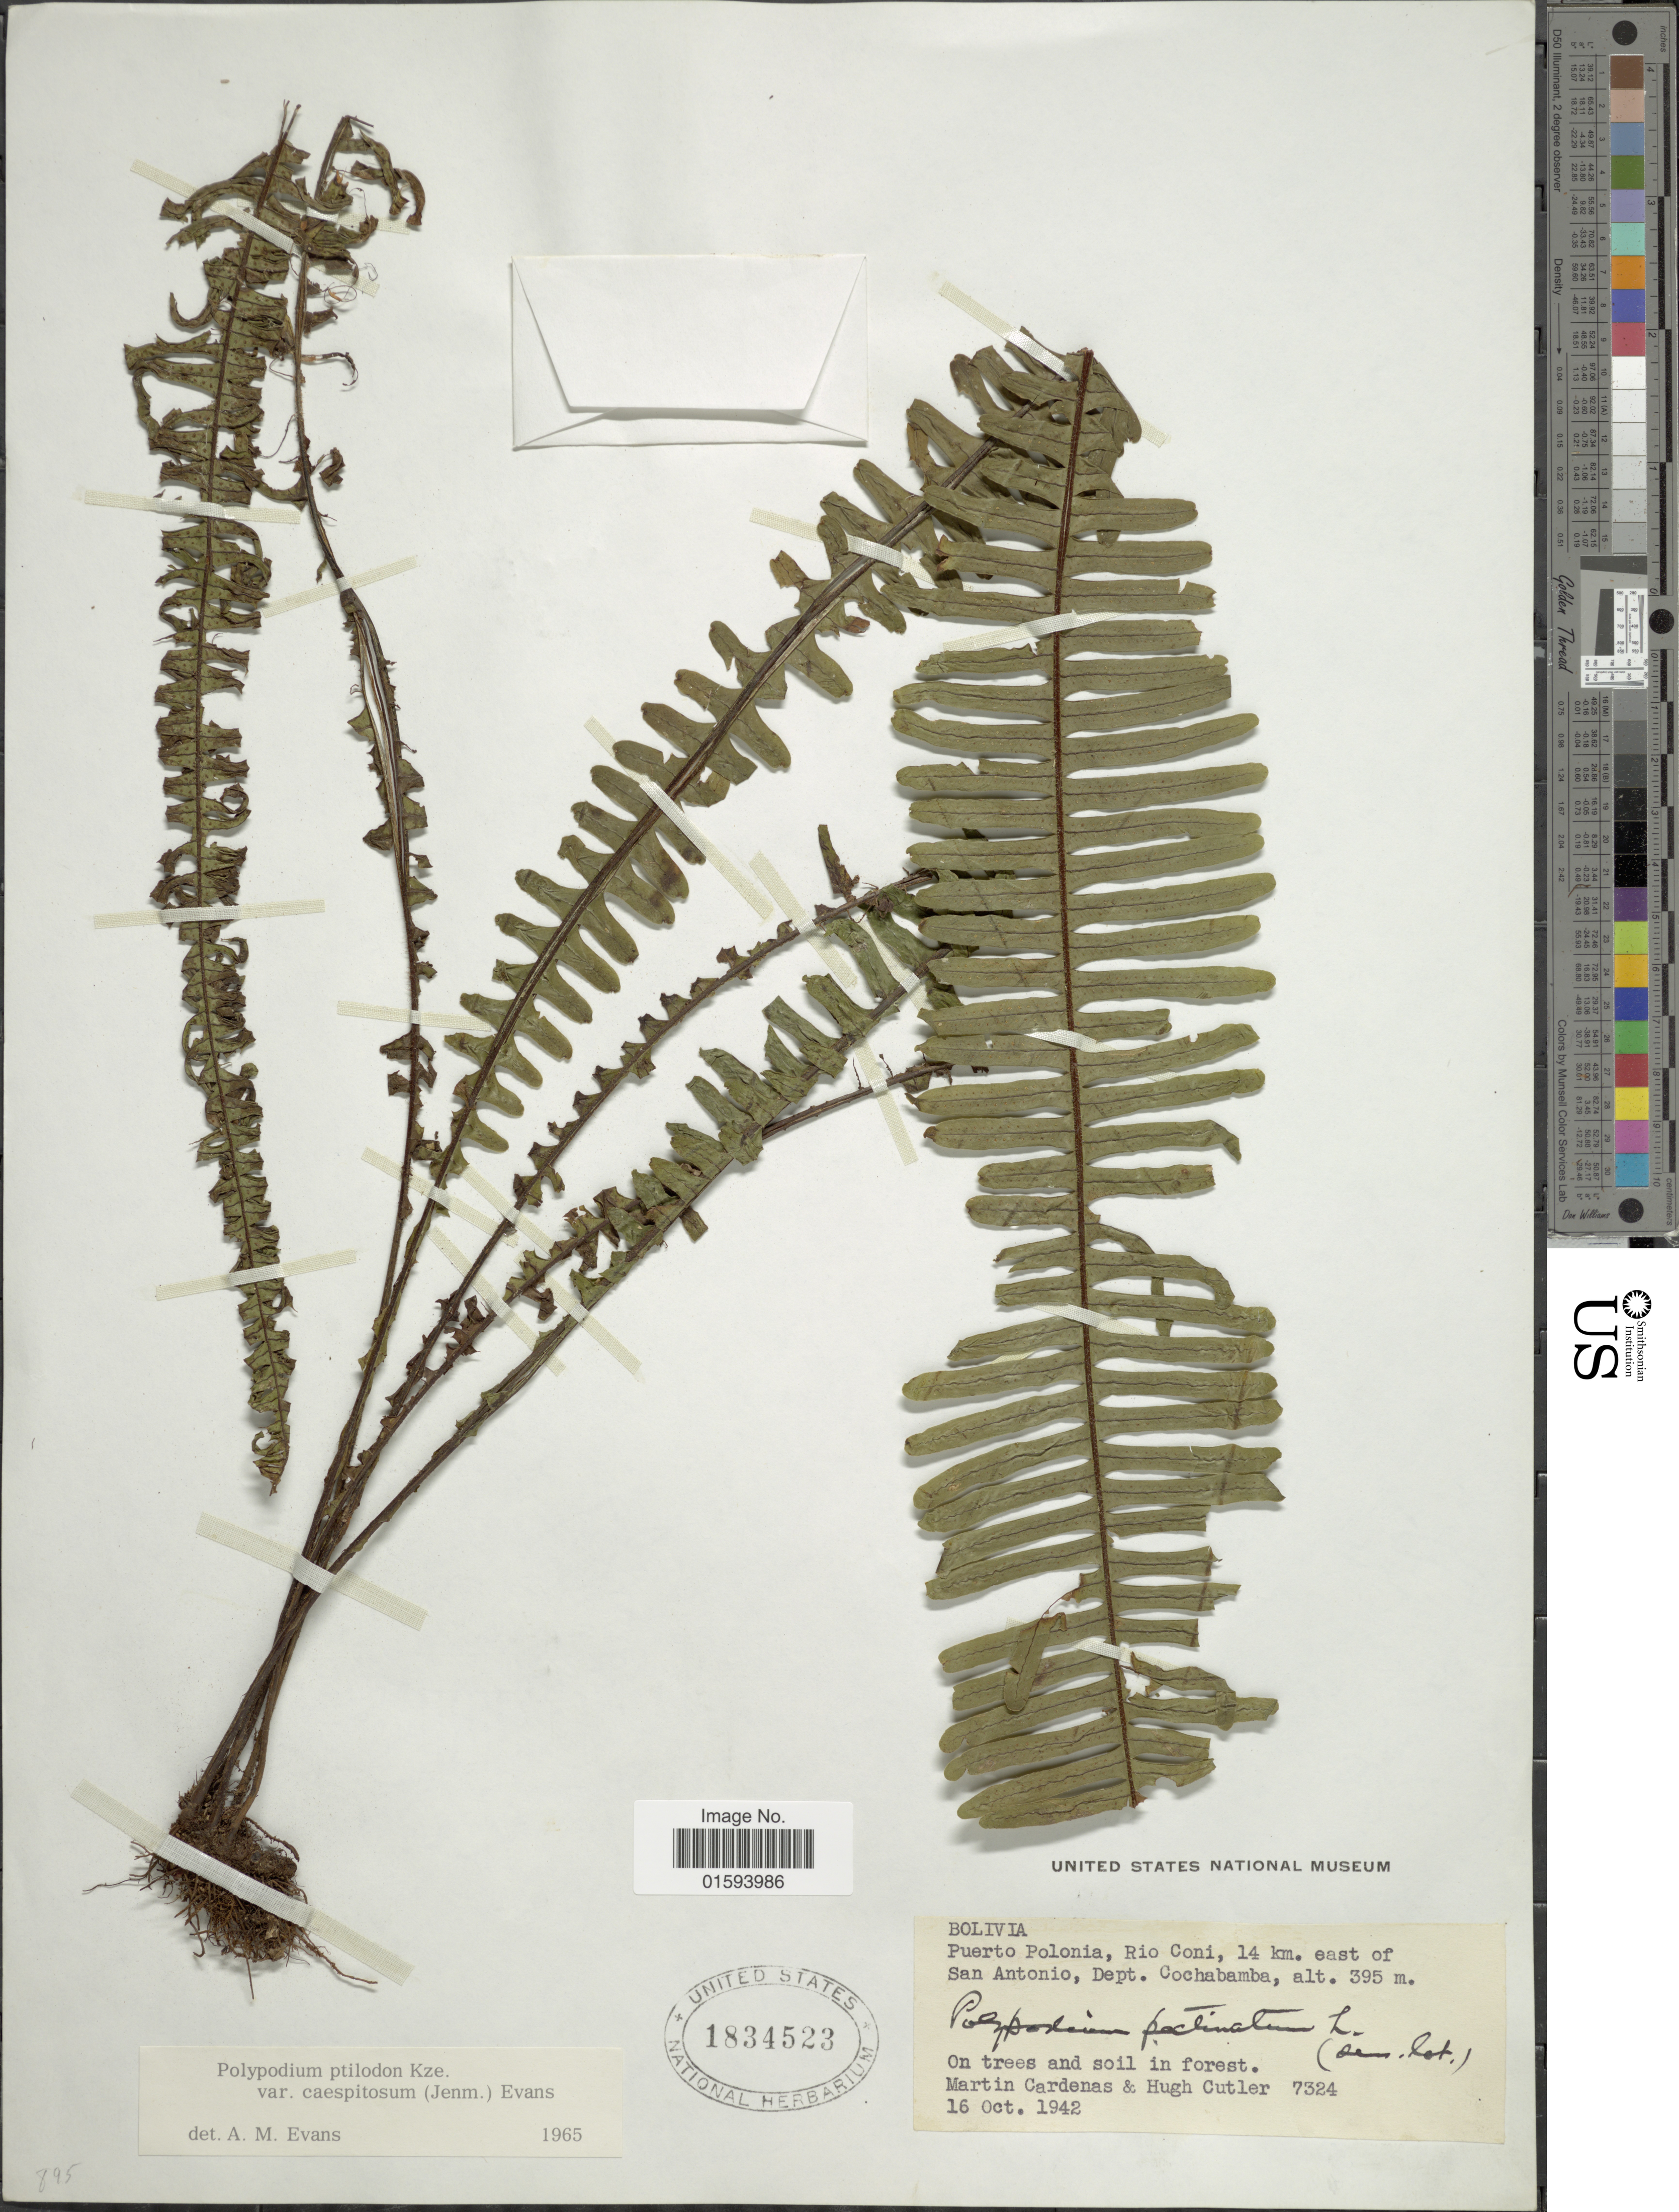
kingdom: Plantae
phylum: Tracheophyta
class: Polypodiopsida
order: Polypodiales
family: Polypodiaceae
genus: Pecluma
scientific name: Pecluma ptilodos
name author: (Kunze) Price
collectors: M. Cárdenas & H. C. Cutler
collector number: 7324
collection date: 1942-10-16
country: Bolivia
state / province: Cochabamba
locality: Perto Polonia, Rio Coni, 14 km. east of San Antonio, Dept. Cochabamba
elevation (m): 395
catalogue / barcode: US 1834523